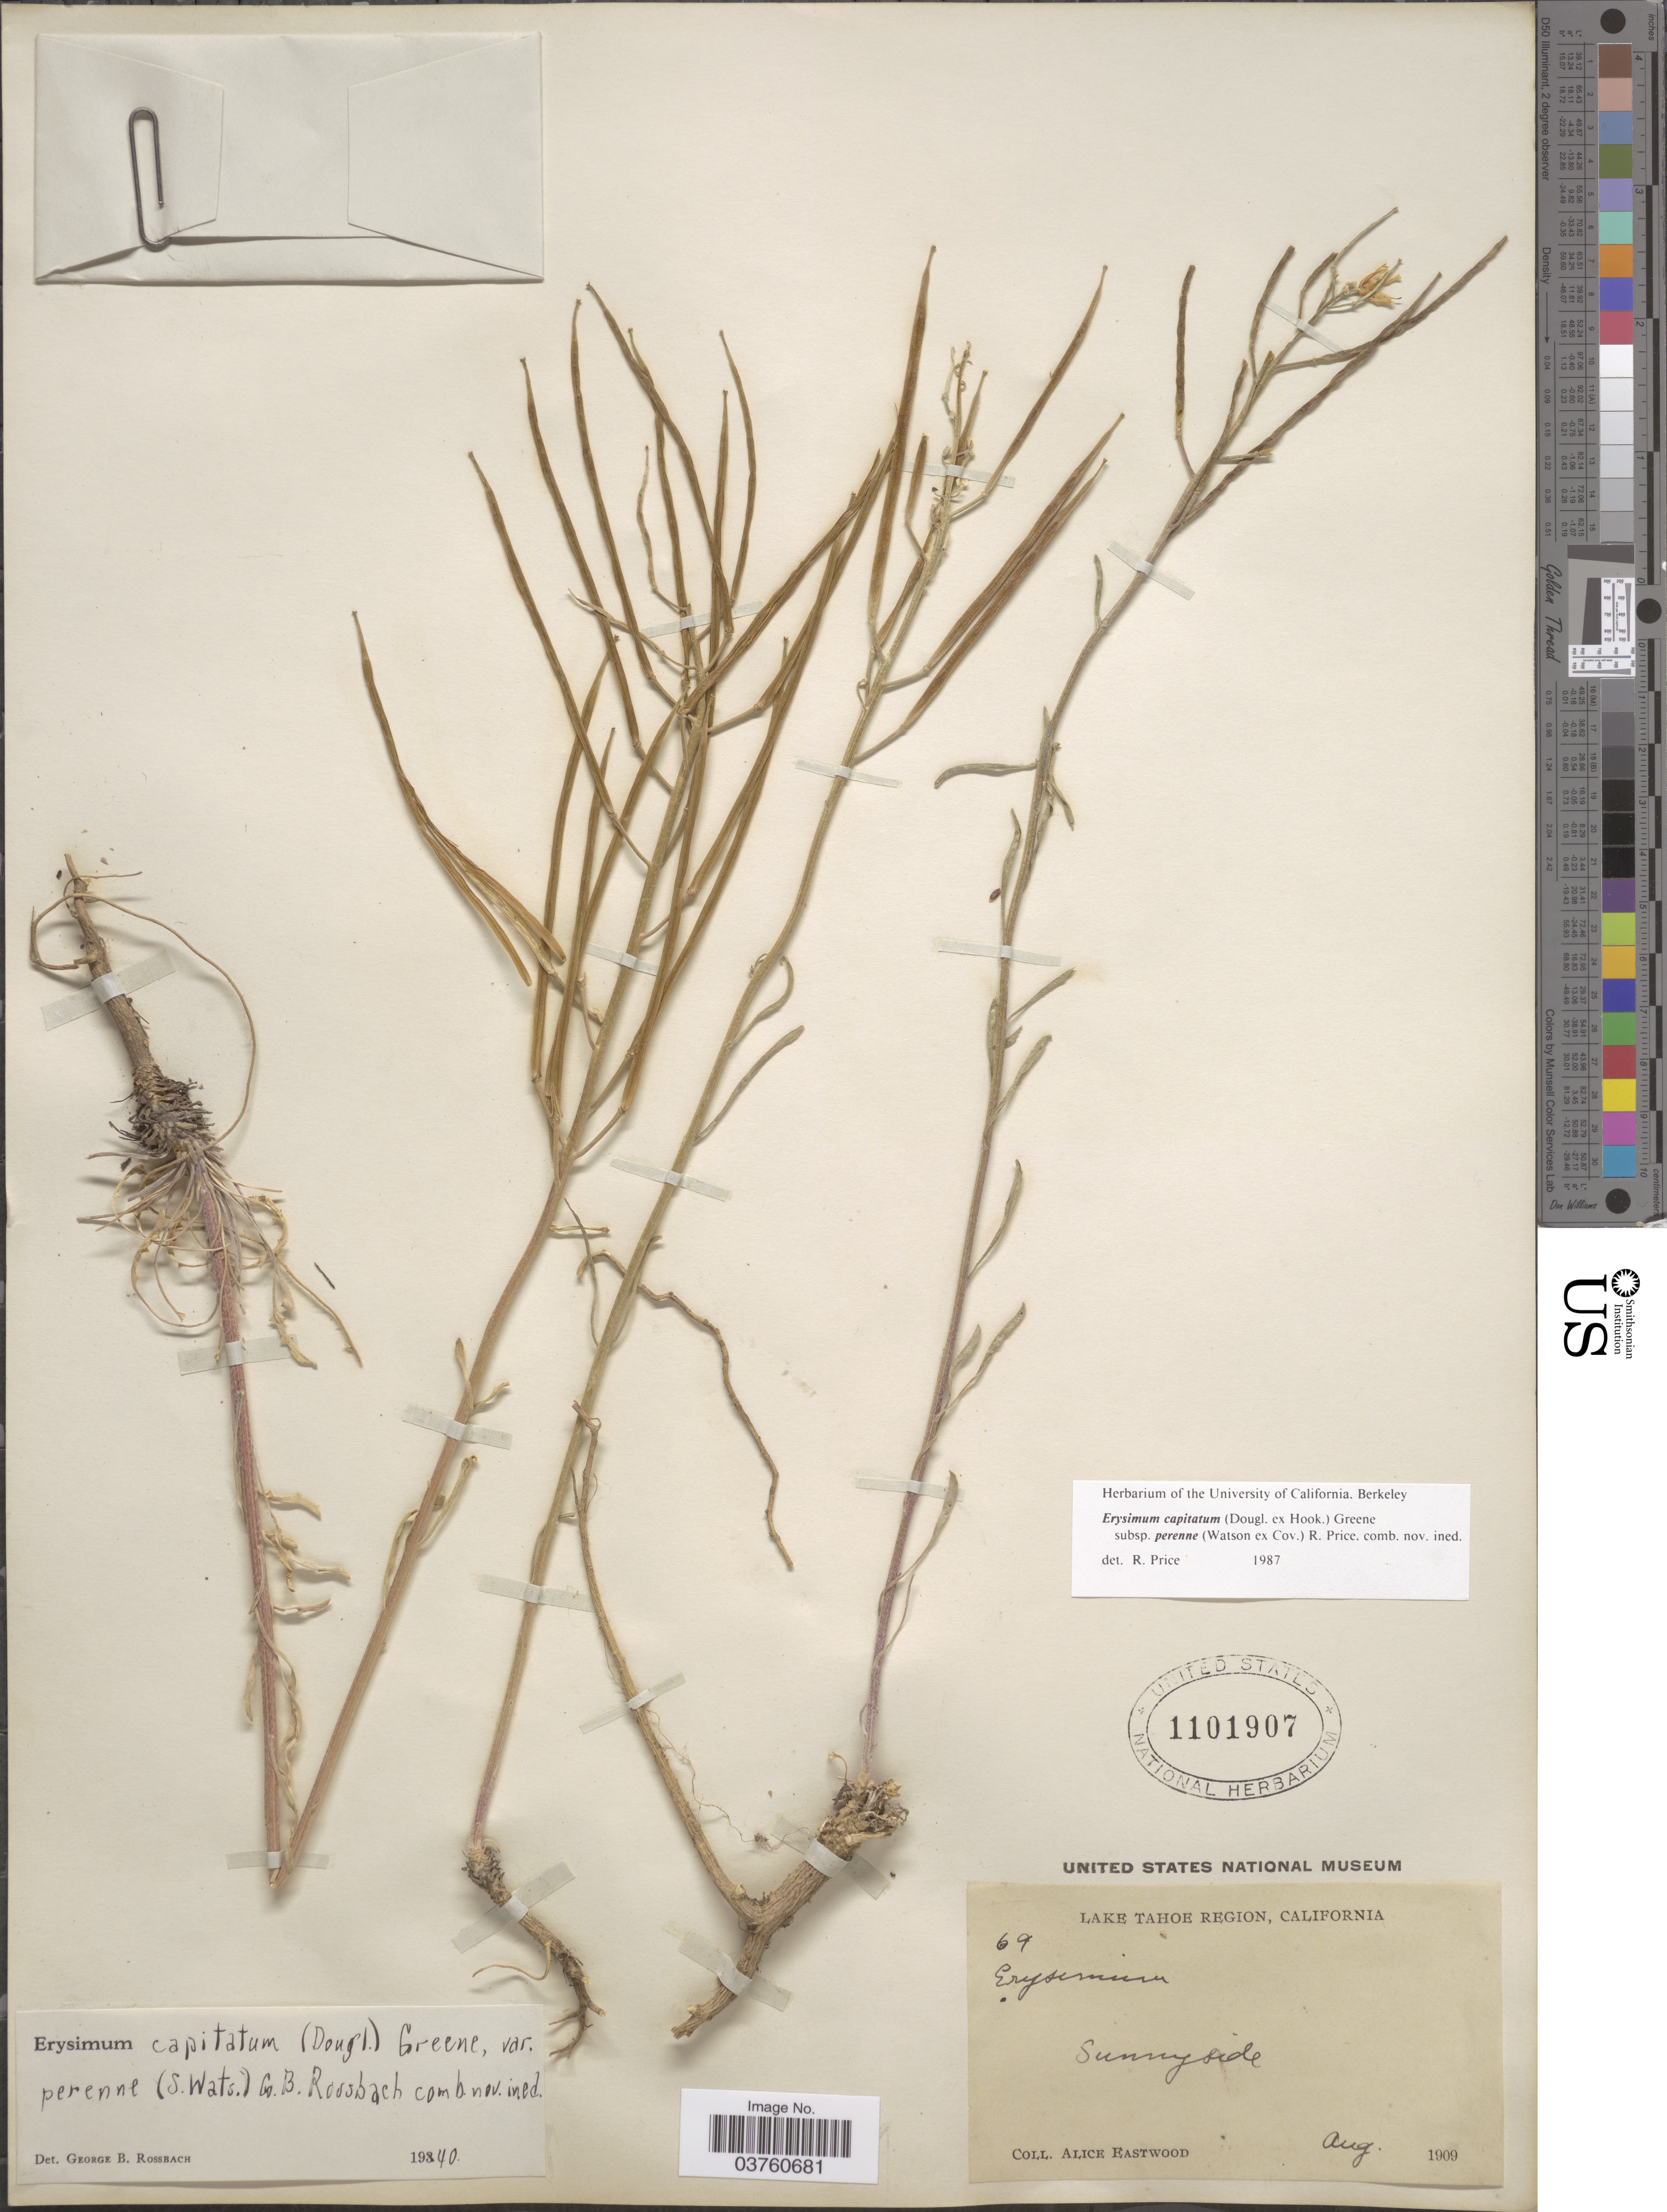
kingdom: Plantae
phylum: Tracheophyta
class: Magnoliopsida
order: Brassicales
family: Brassicaceae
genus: Erysimum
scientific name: Erysimum capitatum var. perenne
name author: (S. Watson ex Coville) R.J. Davis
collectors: A. Eastwood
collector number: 69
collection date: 1909-08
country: United States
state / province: California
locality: Lake Tahoe Region. Sunnyside.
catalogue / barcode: US 1101907